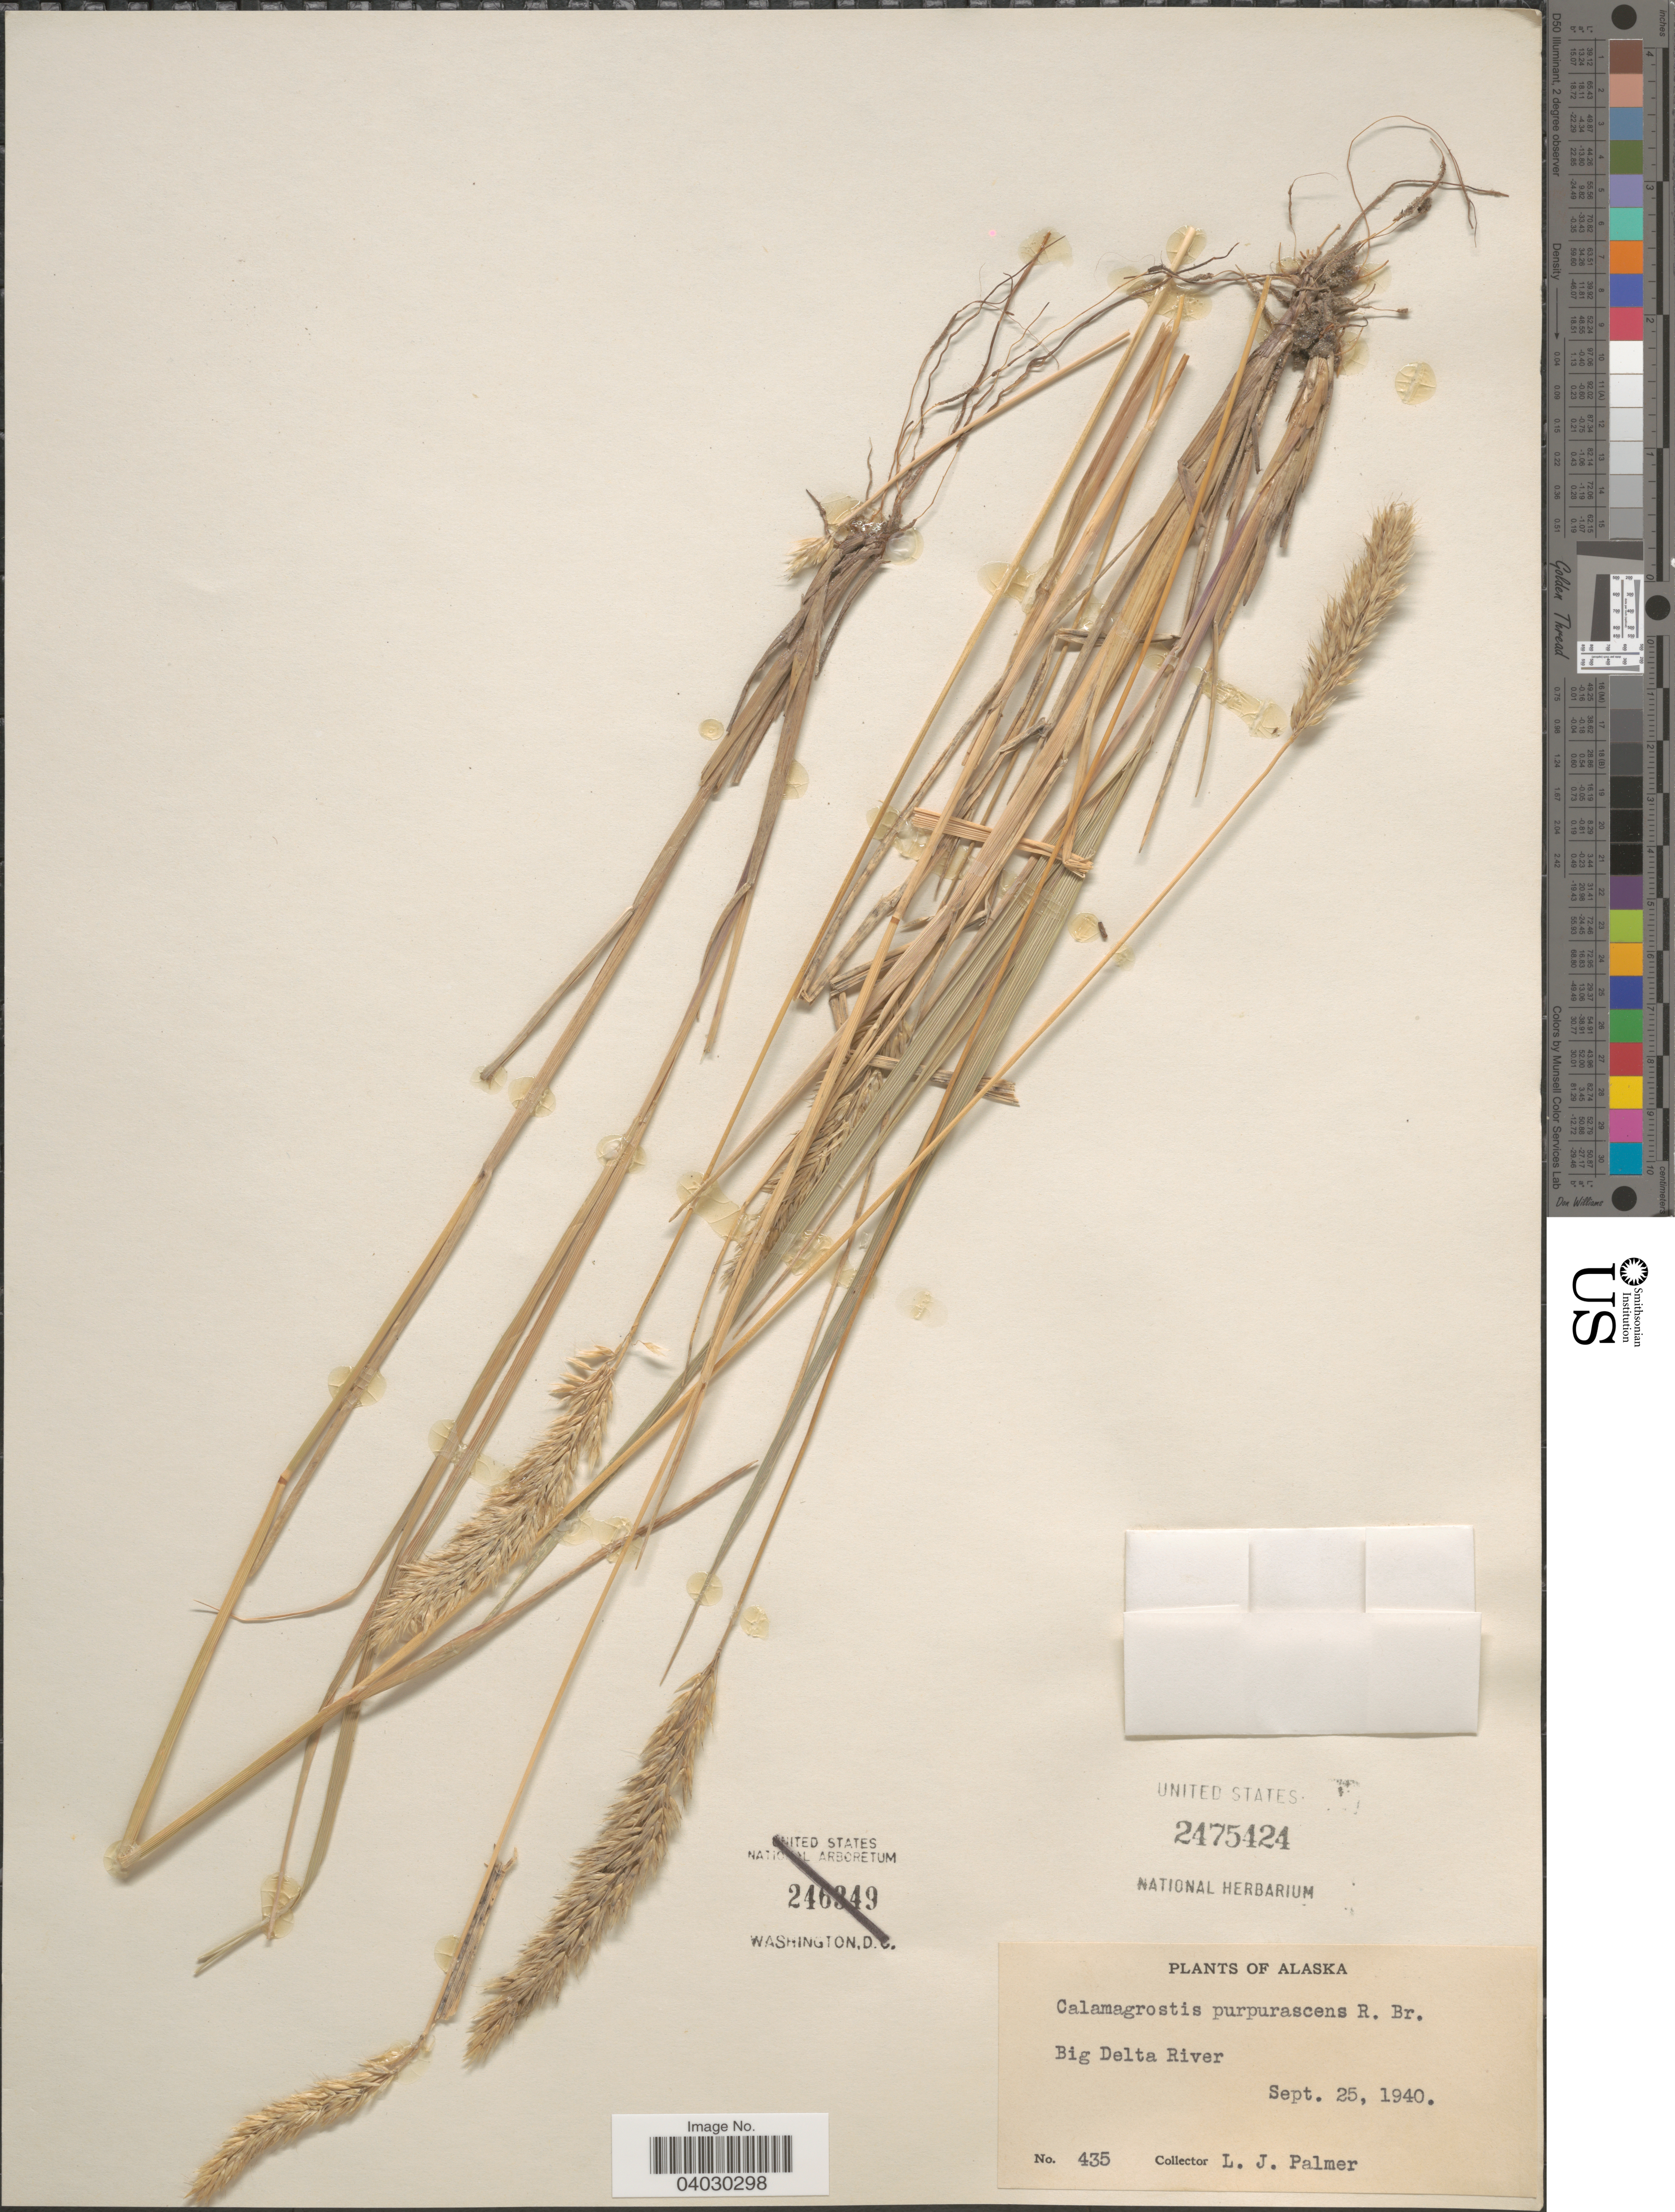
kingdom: Plantae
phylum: Tracheophyta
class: Liliopsida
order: Poales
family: Poaceae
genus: Calamagrostis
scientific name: Calamagrostis purpurascens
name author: R. Br.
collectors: L. J. Palmer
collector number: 435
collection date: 1940-09-25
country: United States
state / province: Alaska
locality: Big Delta River.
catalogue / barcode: US 2475424